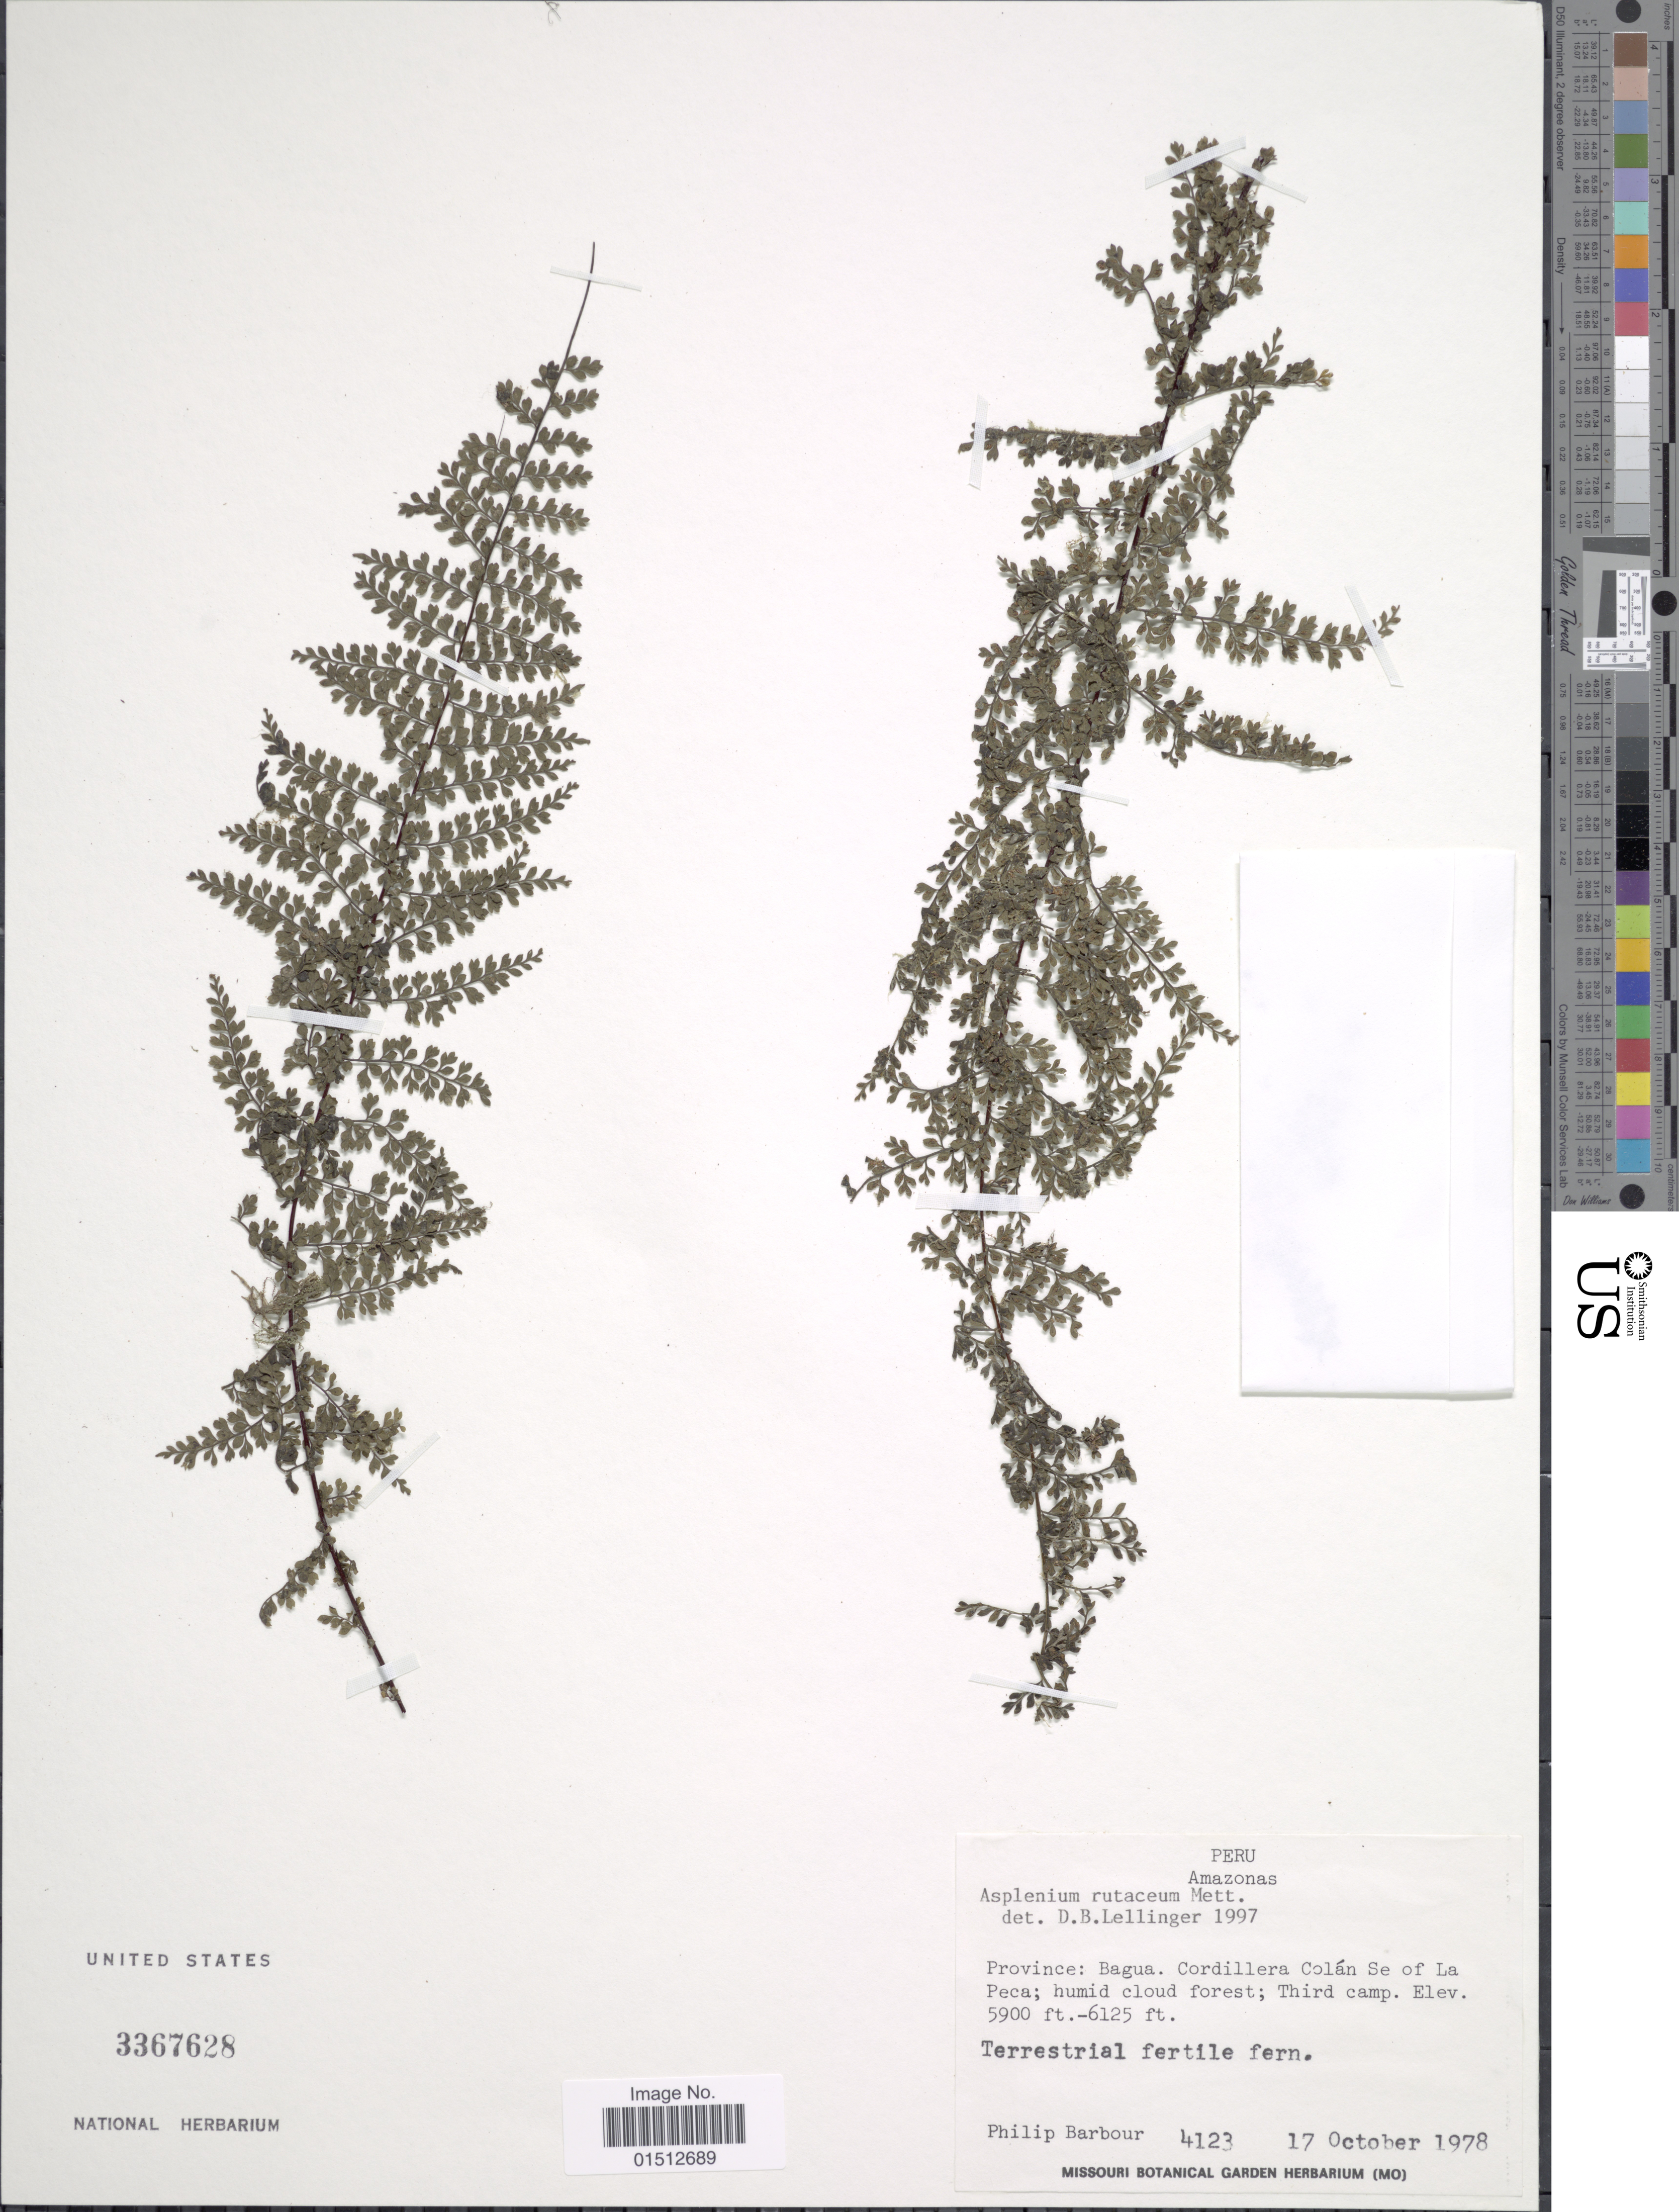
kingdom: Plantae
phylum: Tracheophyta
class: Polypodiopsida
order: Polypodiales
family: Aspleniaceae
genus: Asplenium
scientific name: Asplenium rutaceum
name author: (Willd.) Mett.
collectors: P. Barbour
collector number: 4123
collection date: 1978-10-17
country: Peru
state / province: Amazonas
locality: Peru, Amazonas, Province: Bagua. Cordillera Colan Se of La Peca.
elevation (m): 1798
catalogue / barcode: US 3367628